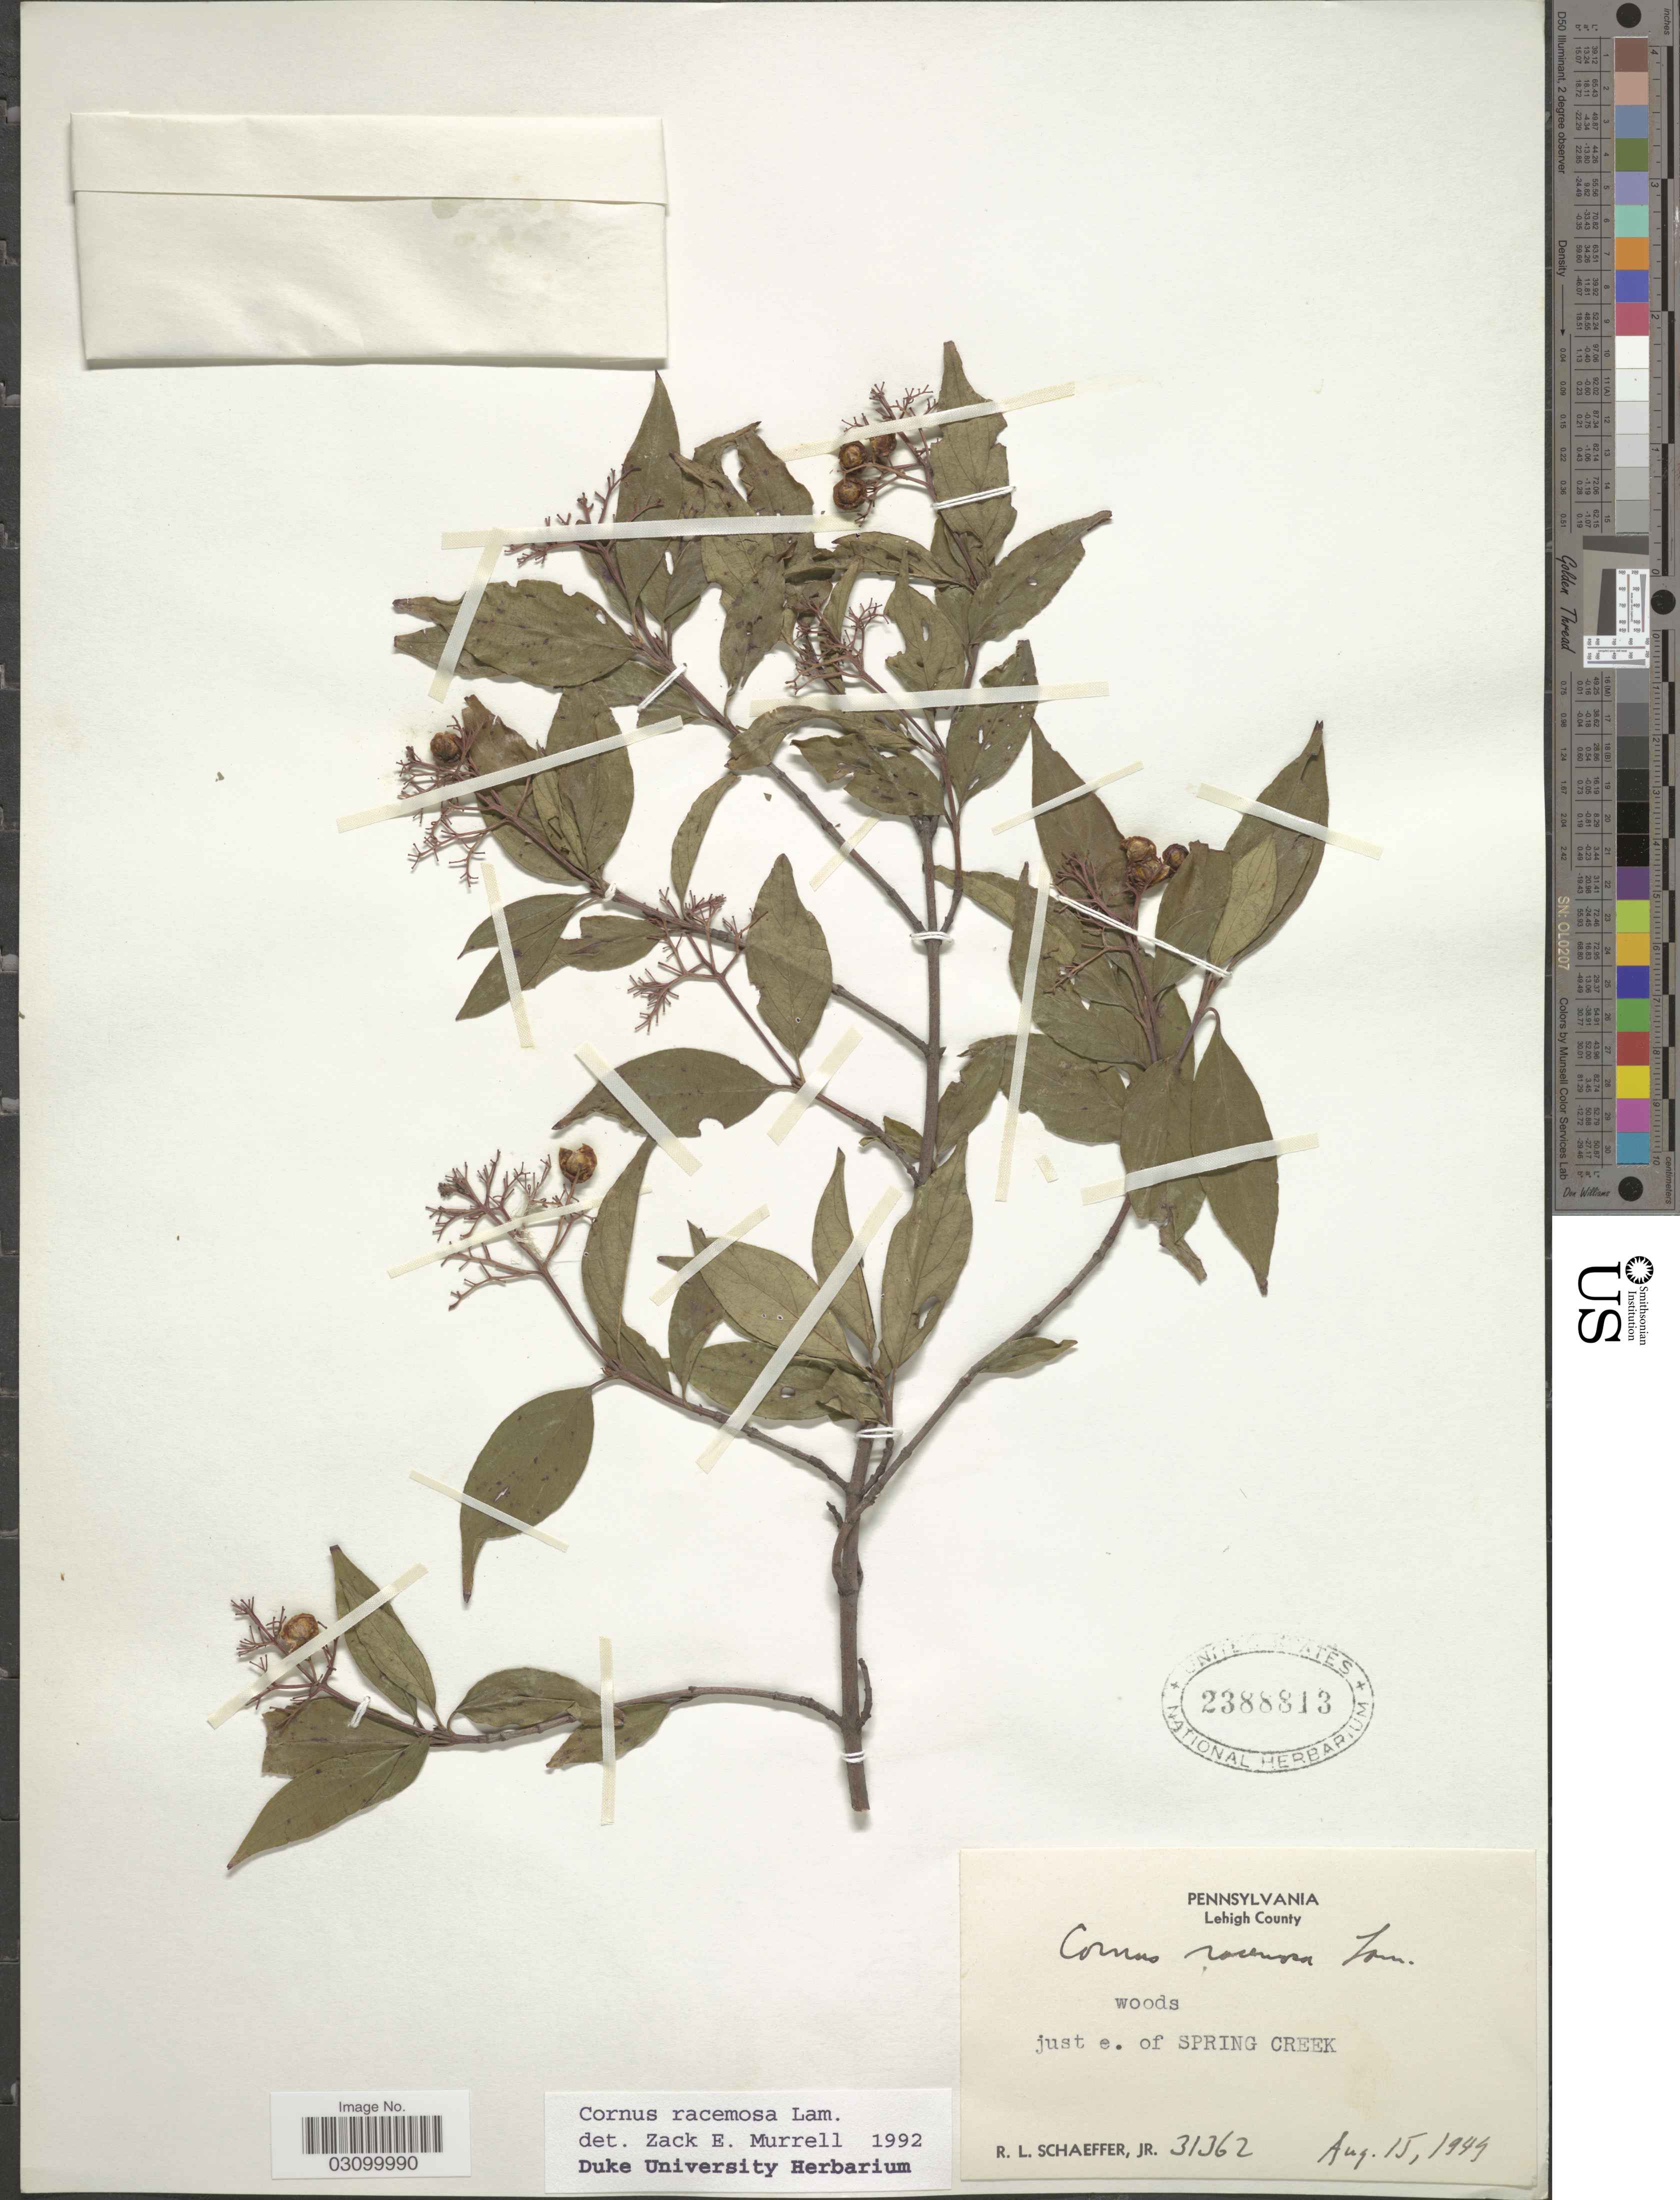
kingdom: Plantae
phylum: Tracheophyta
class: Magnoliopsida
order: Cornales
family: Cornaceae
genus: Cornus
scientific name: Cornus racemosa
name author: Lam.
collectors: R. L. Schaeffer Jr.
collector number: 31362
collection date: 1949-08-15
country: United States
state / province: Pennsylvania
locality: Lehigh County. Just e. of Spring Creek.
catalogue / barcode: US 2388813